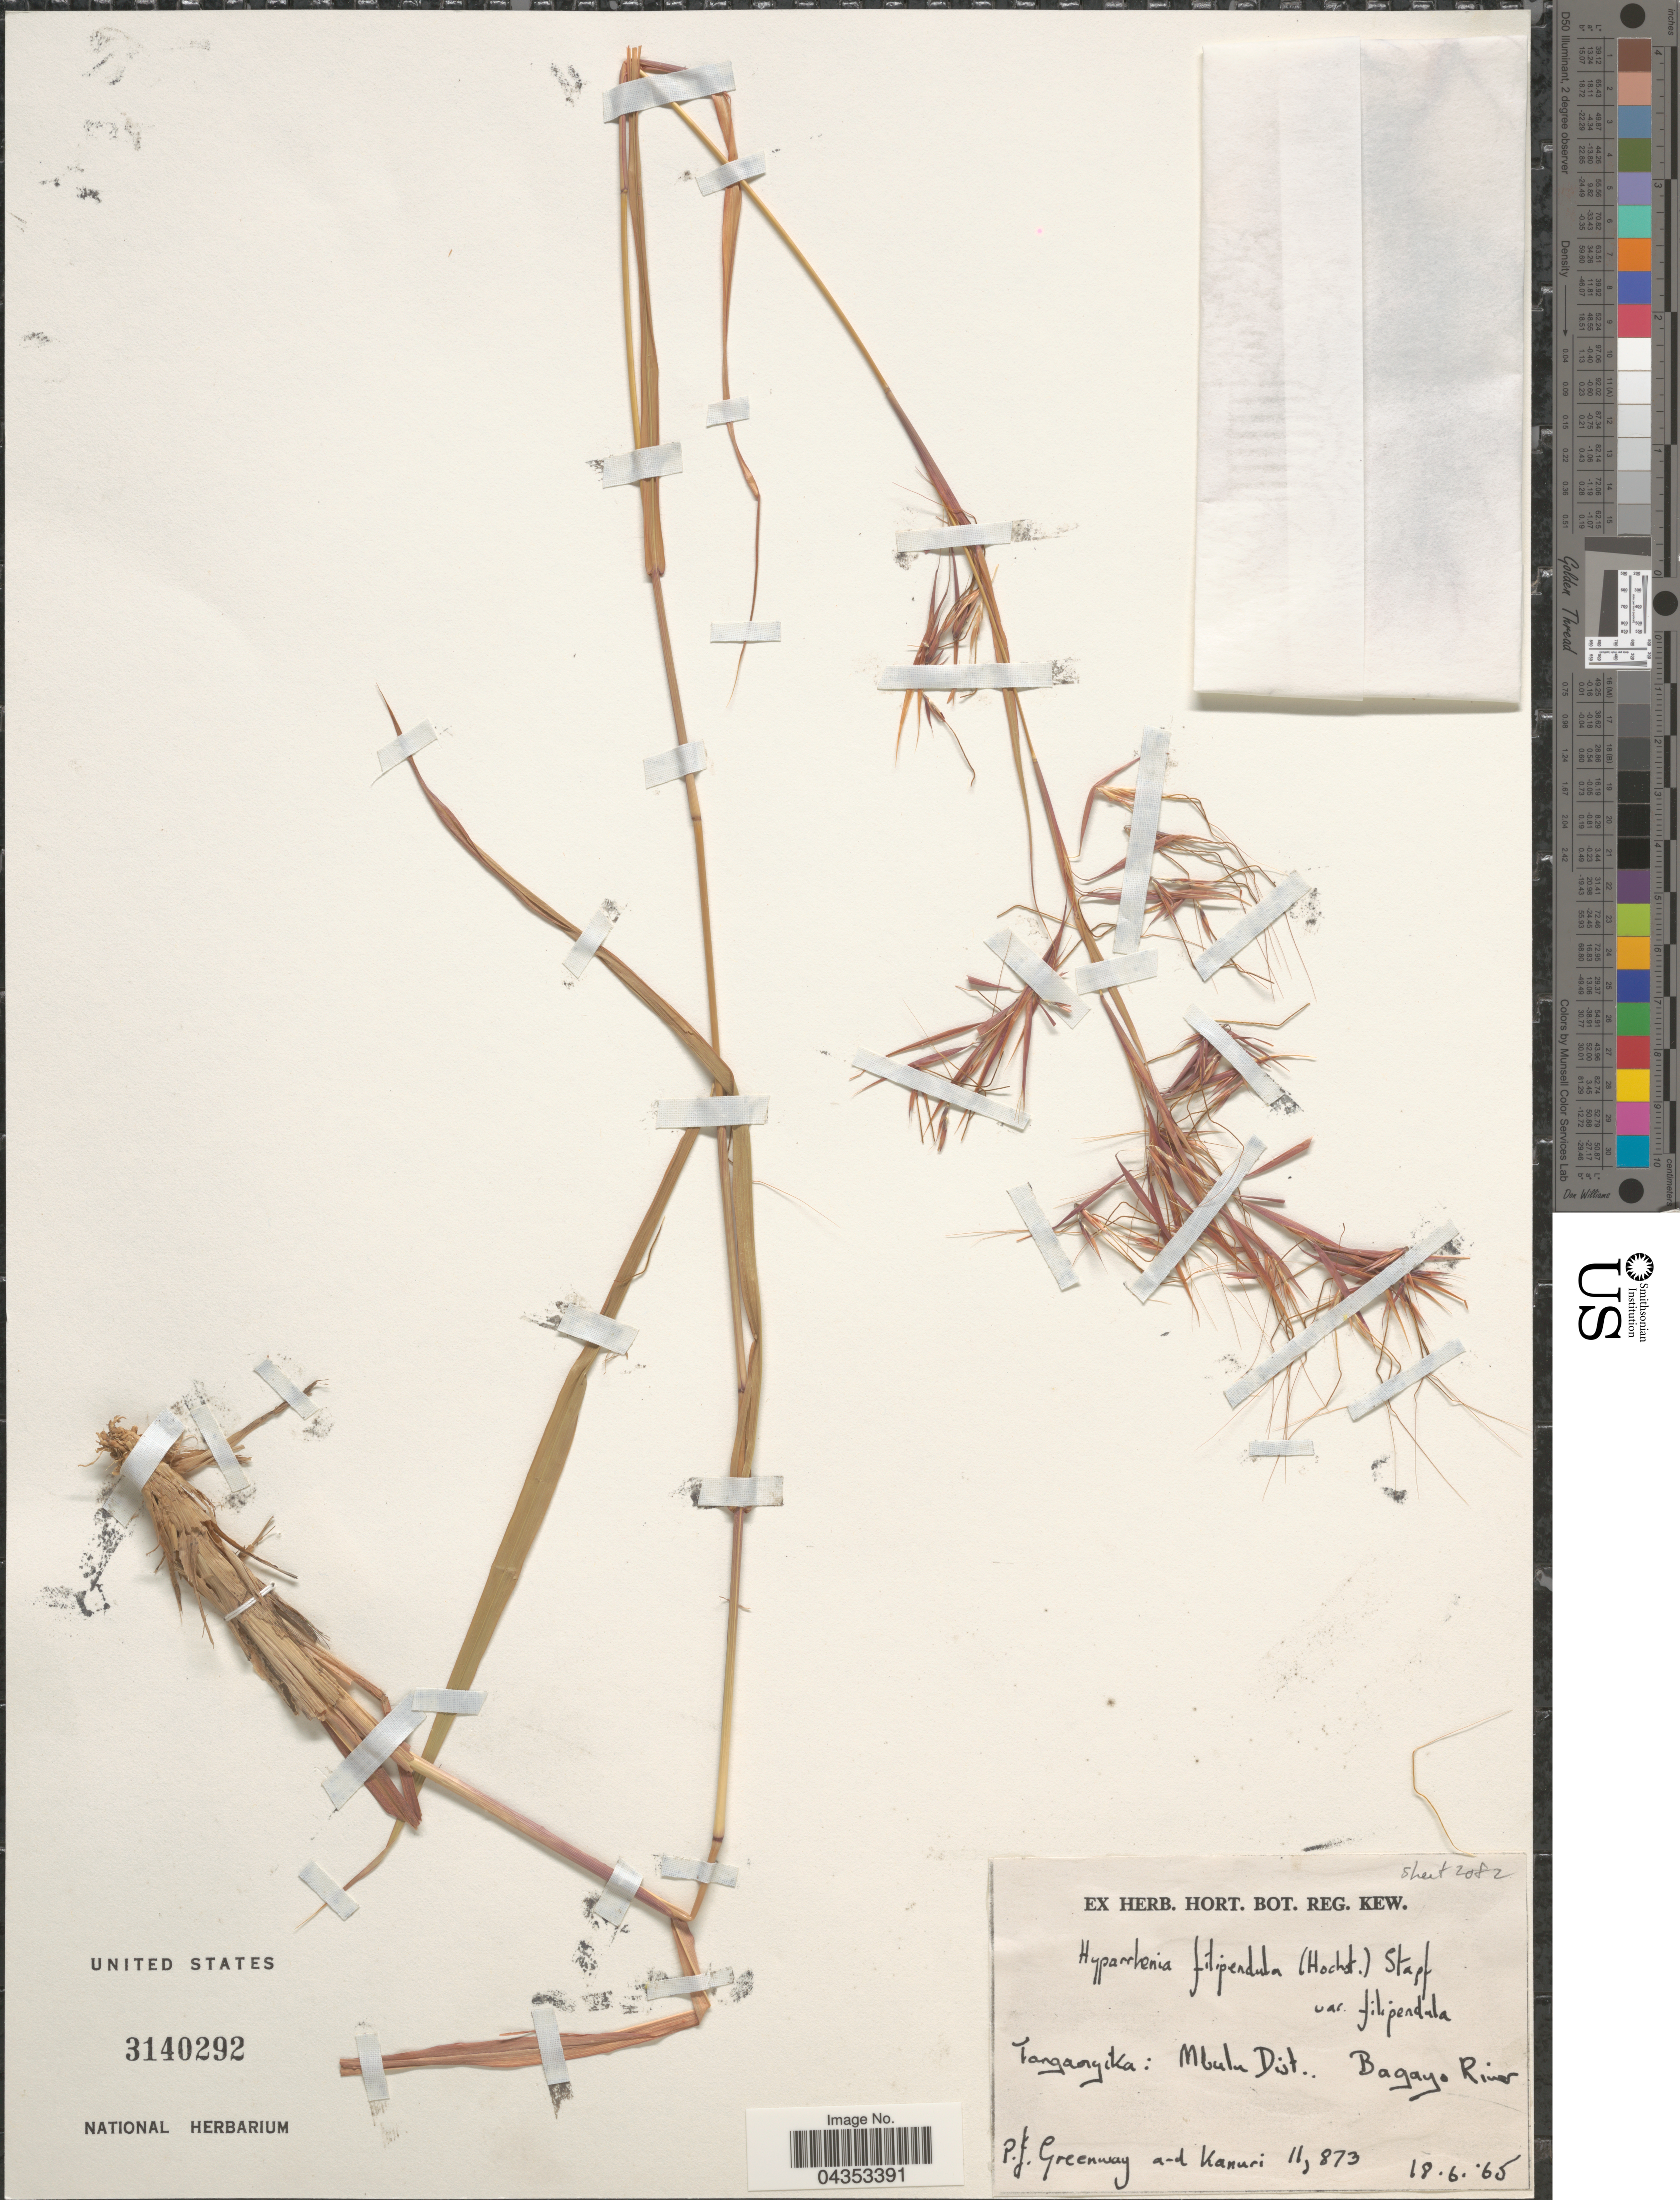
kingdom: Plantae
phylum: Tracheophyta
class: Liliopsida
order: Poales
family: Poaceae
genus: Hyparrhenia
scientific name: Hyparrhenia filipendula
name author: (Hochr.) Stapf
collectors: P. J. Greenway & -. Kanuri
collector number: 11873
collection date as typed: Transcribed d/m/y: 18/6/65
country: Tanzania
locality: Tanganyika: Mbulu Dist., Bagayo River.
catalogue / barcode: US 3140292